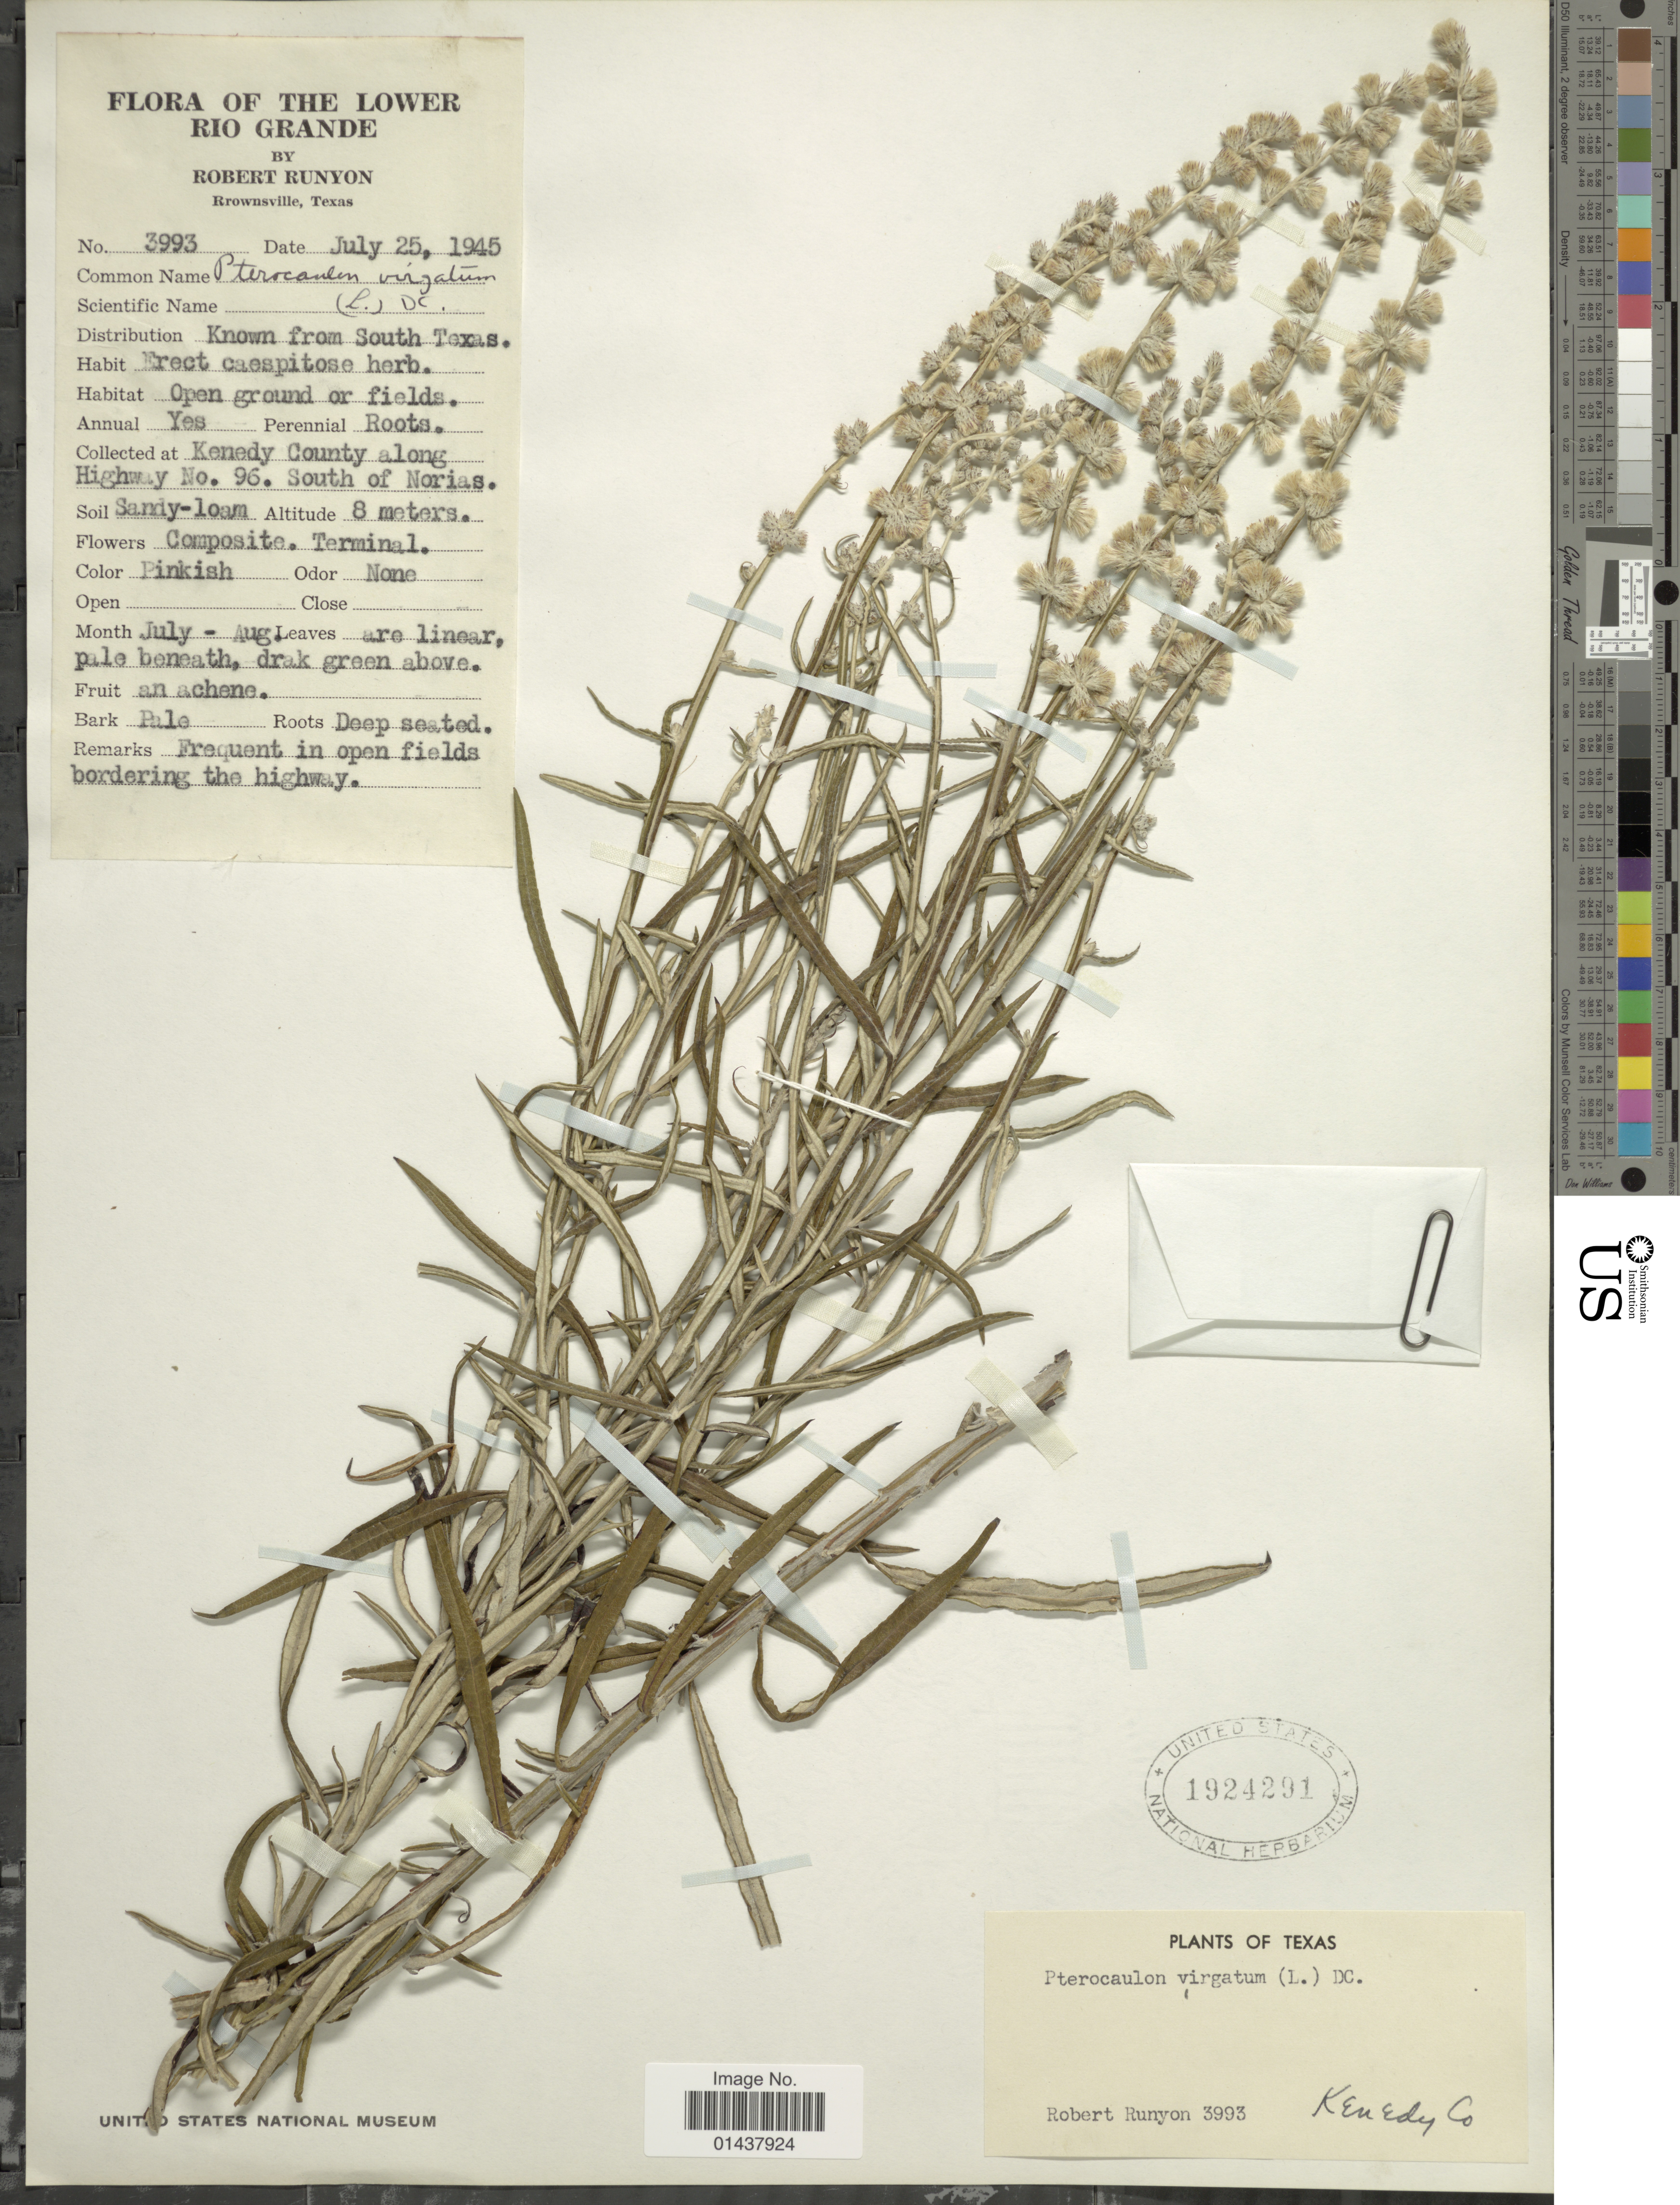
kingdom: Plantae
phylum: Tracheophyta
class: Magnoliopsida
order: Asterales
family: Asteraceae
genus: Pterocaulon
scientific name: Pterocaulon virgatum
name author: (L.) DC.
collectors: R. Runyon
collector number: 3993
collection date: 1945-07-25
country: United States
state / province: Texas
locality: Kenedy County along highway No. 96. South of Norias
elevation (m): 8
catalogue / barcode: US 1924291